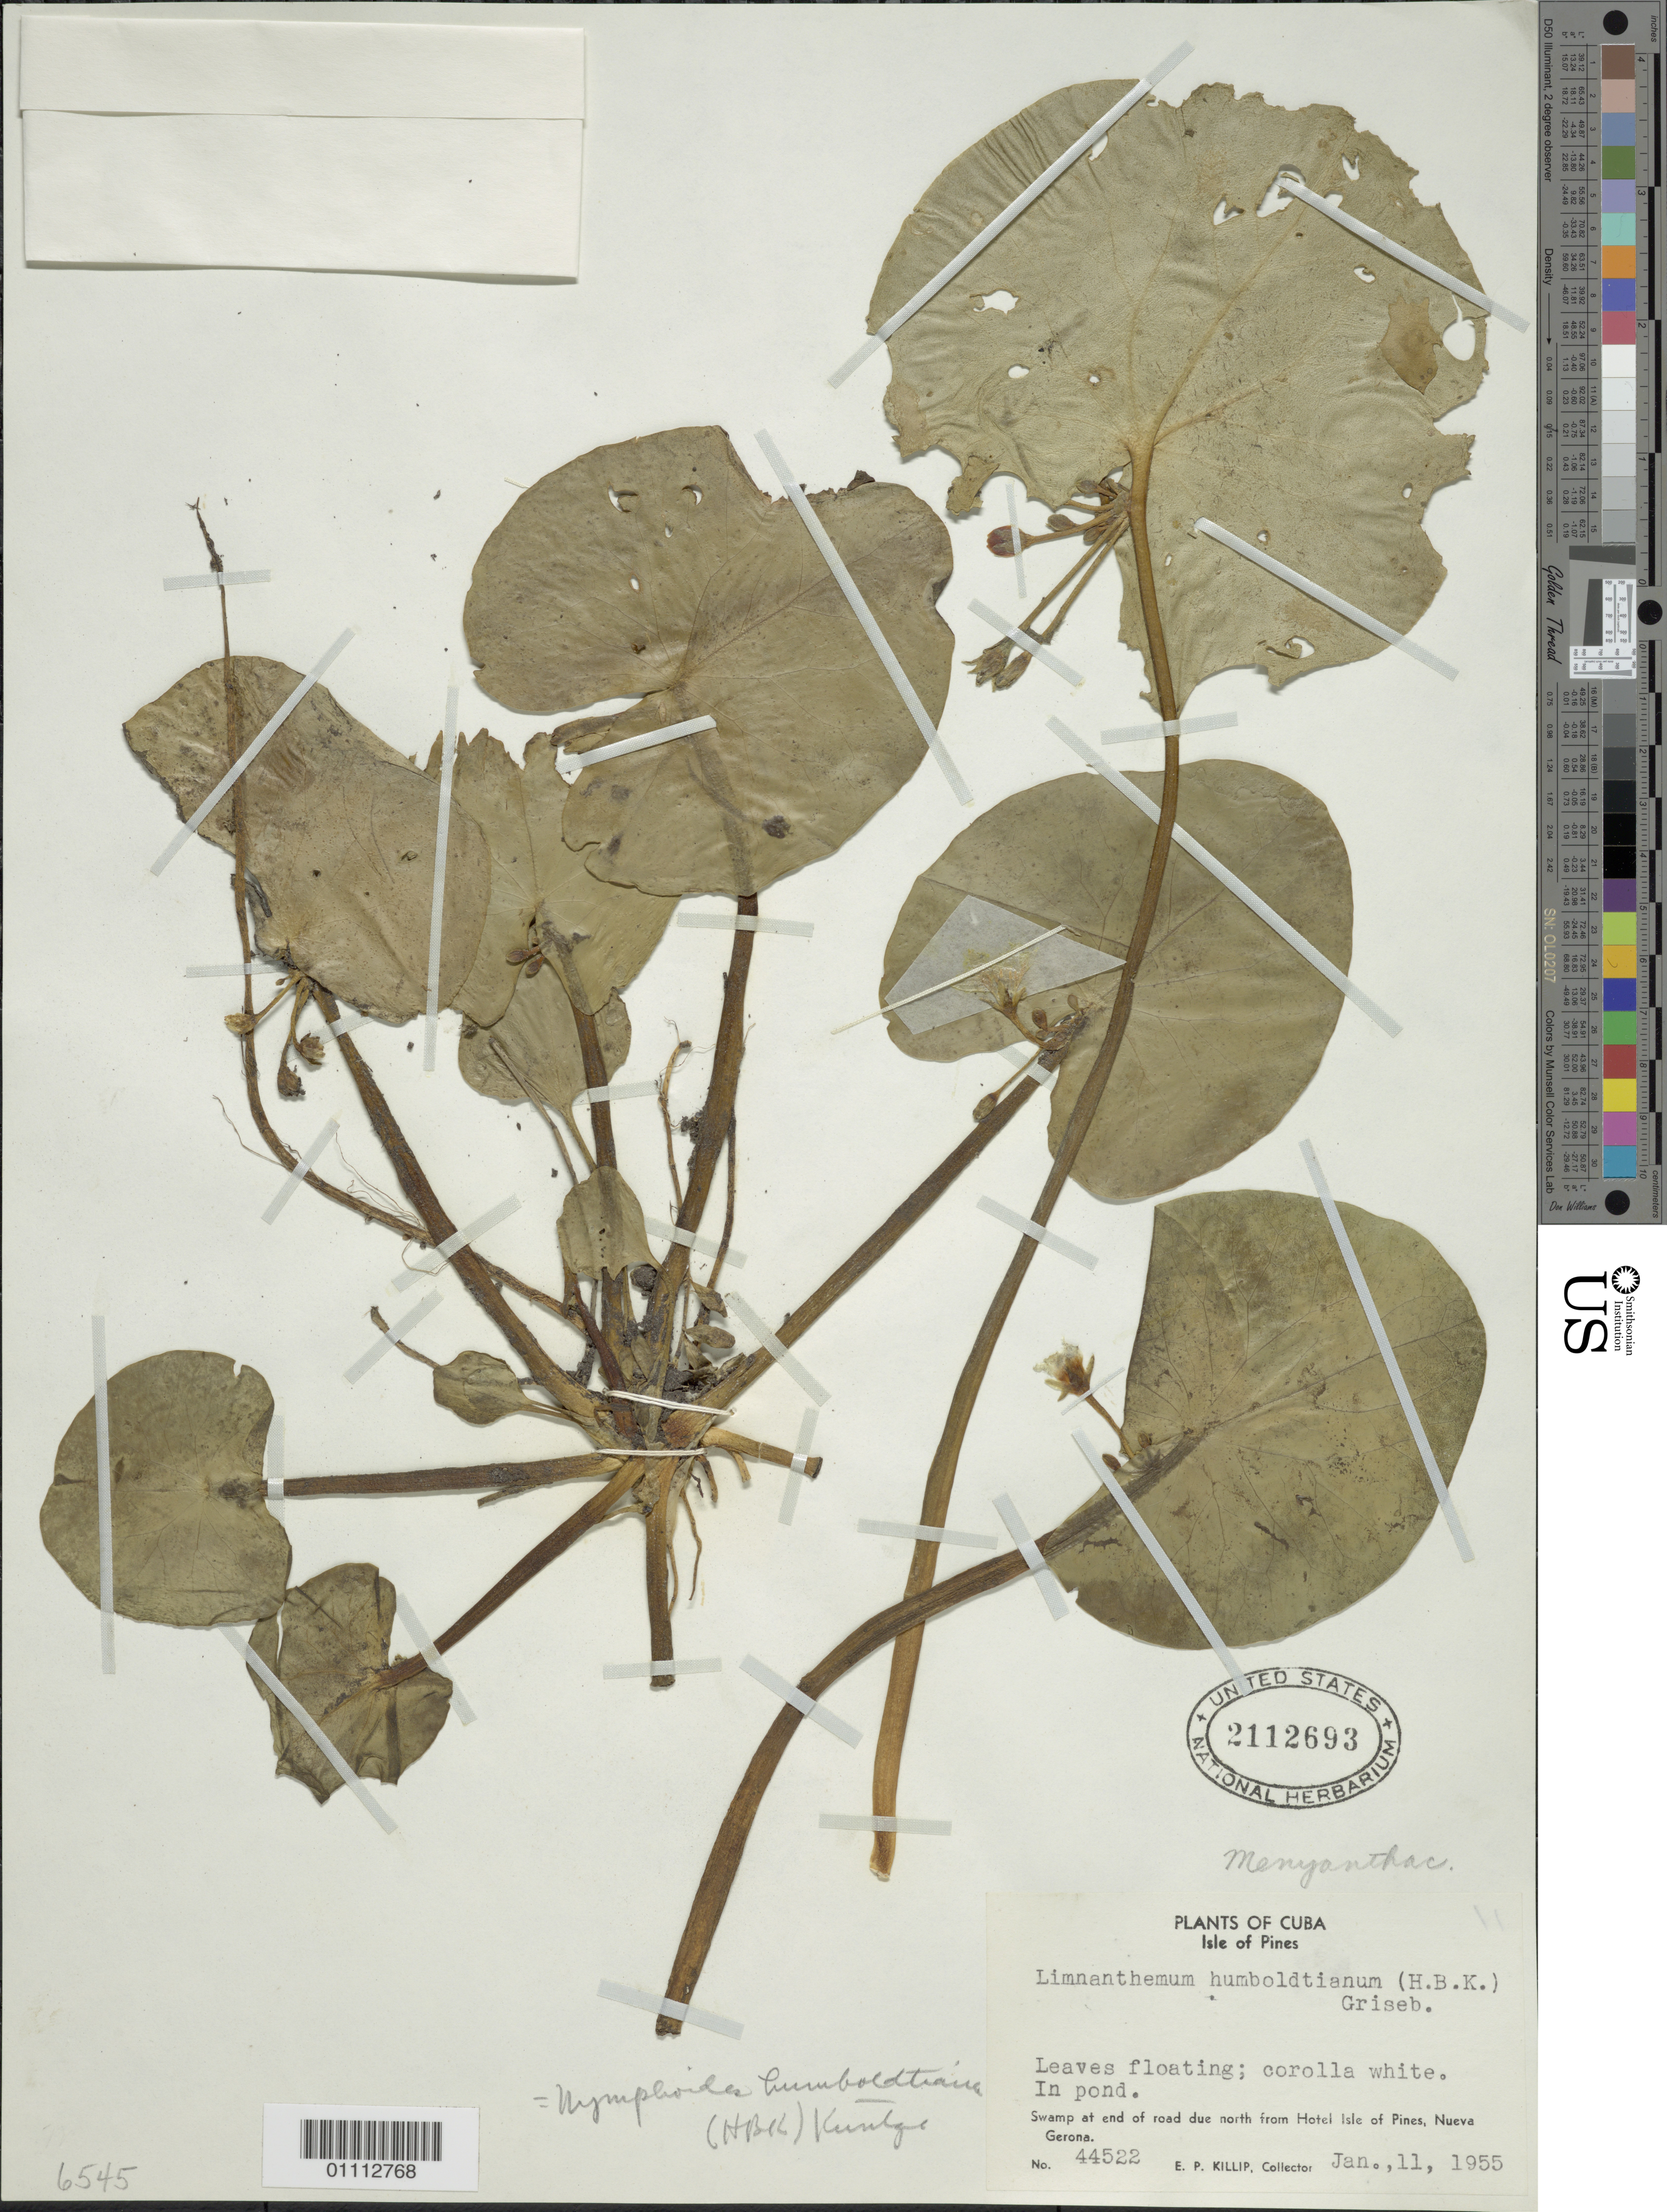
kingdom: Plantae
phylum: Tracheophyta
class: Magnoliopsida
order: Asterales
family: Menyanthaceae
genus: Limnanthemum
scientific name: Limnanthemum humboldtianum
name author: (Kunth) Griseb.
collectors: E. P. Killip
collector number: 44522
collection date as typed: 11 Jan 1955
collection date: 1955-01-11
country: Cuba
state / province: Isla de La Juventud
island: Isla de la Juventud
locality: Swamp st end of road due N from Hotel Isle of Pines, Nueva Gerona In pond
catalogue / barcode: US 2112693